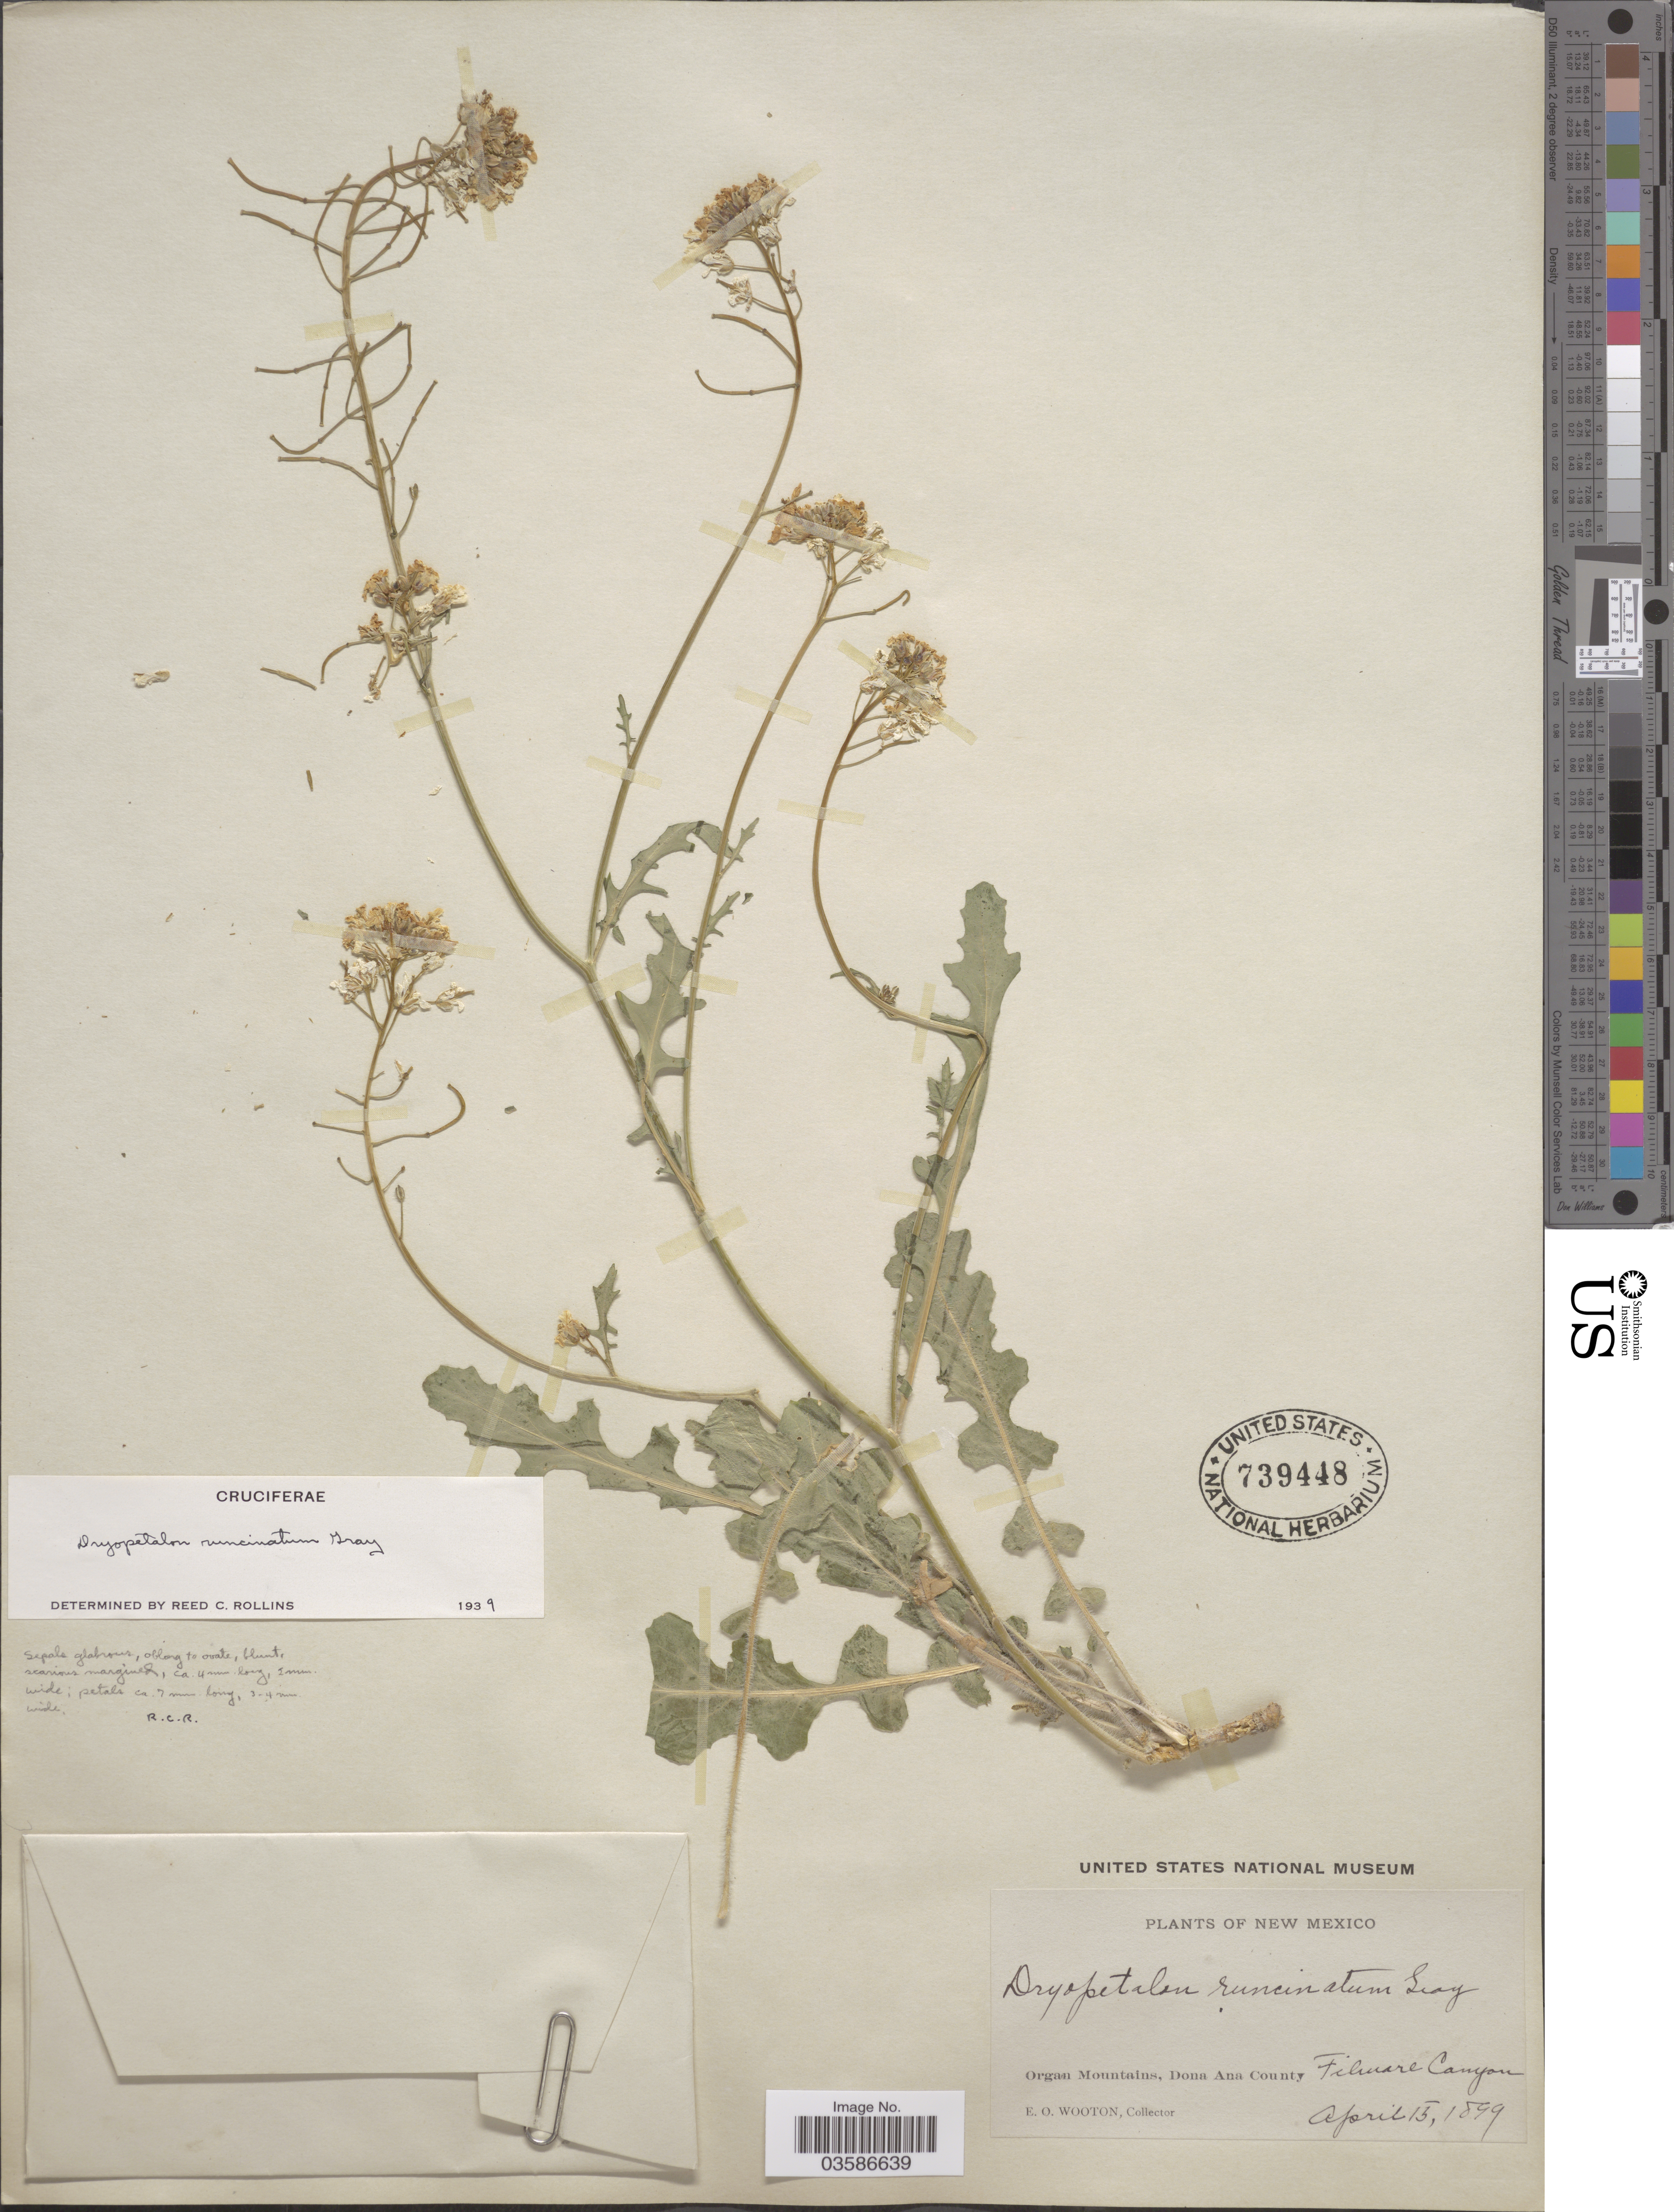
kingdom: Plantae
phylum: Tracheophyta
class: Magnoliopsida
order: Brassicales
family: Brassicaceae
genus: Dryopetalon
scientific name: Dryopetalon runcinatum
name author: A. Gray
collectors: E. O. Wooton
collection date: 1899-04-15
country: United States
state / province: New Mexico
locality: Organ Mountains, Dona Ana County. Filmore Canyon.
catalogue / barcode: US 739448